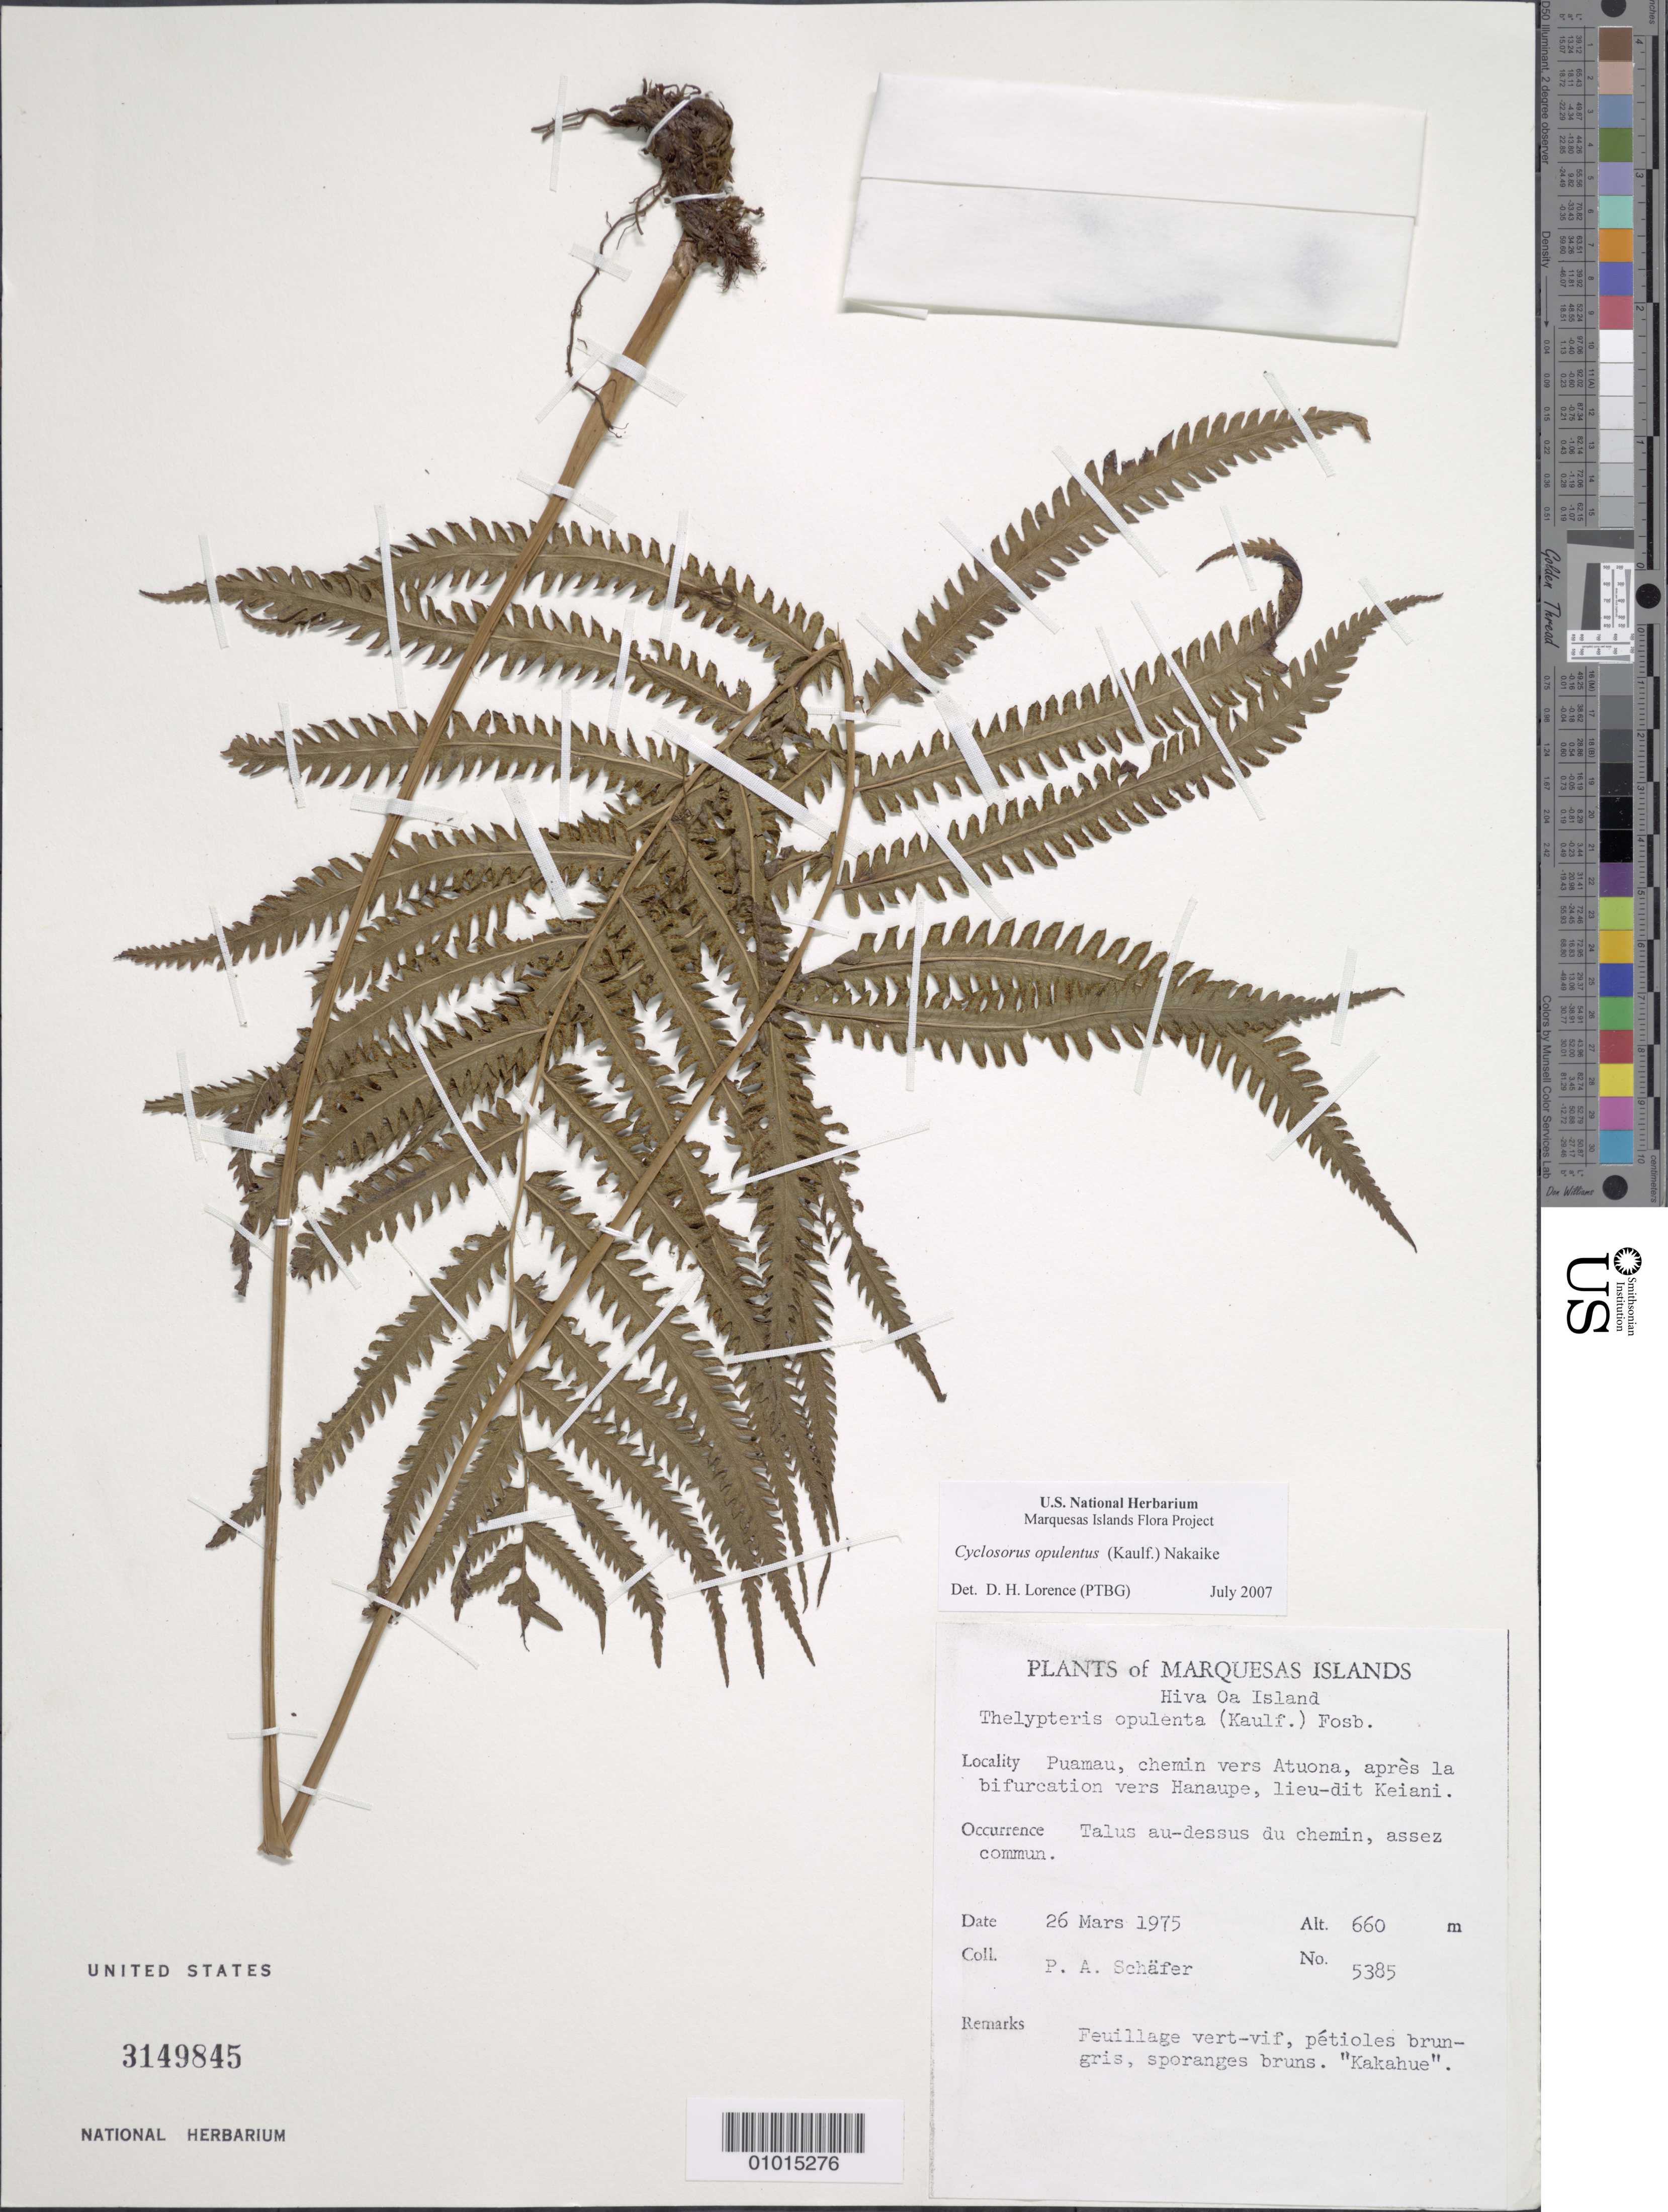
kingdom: Plantae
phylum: Tracheophyta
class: Polypodiopsida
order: Polypodiales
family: Thelypteridaceae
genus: Amphineuron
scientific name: Amphineuron opulentum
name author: (Kaulf.) Holttum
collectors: P. A. Schäfer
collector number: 5385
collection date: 1975-03-26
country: French Polynesia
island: Hiva Oa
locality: Puamau, chemin vers Atuona, après la bifurcation vers Hanaupe, lieu-dit Keiani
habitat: Talus au-dessus du chemin; assez commun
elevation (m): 660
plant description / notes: = Amphineuron opulentum(Kaulf.) Holtt.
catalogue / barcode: US 3149845